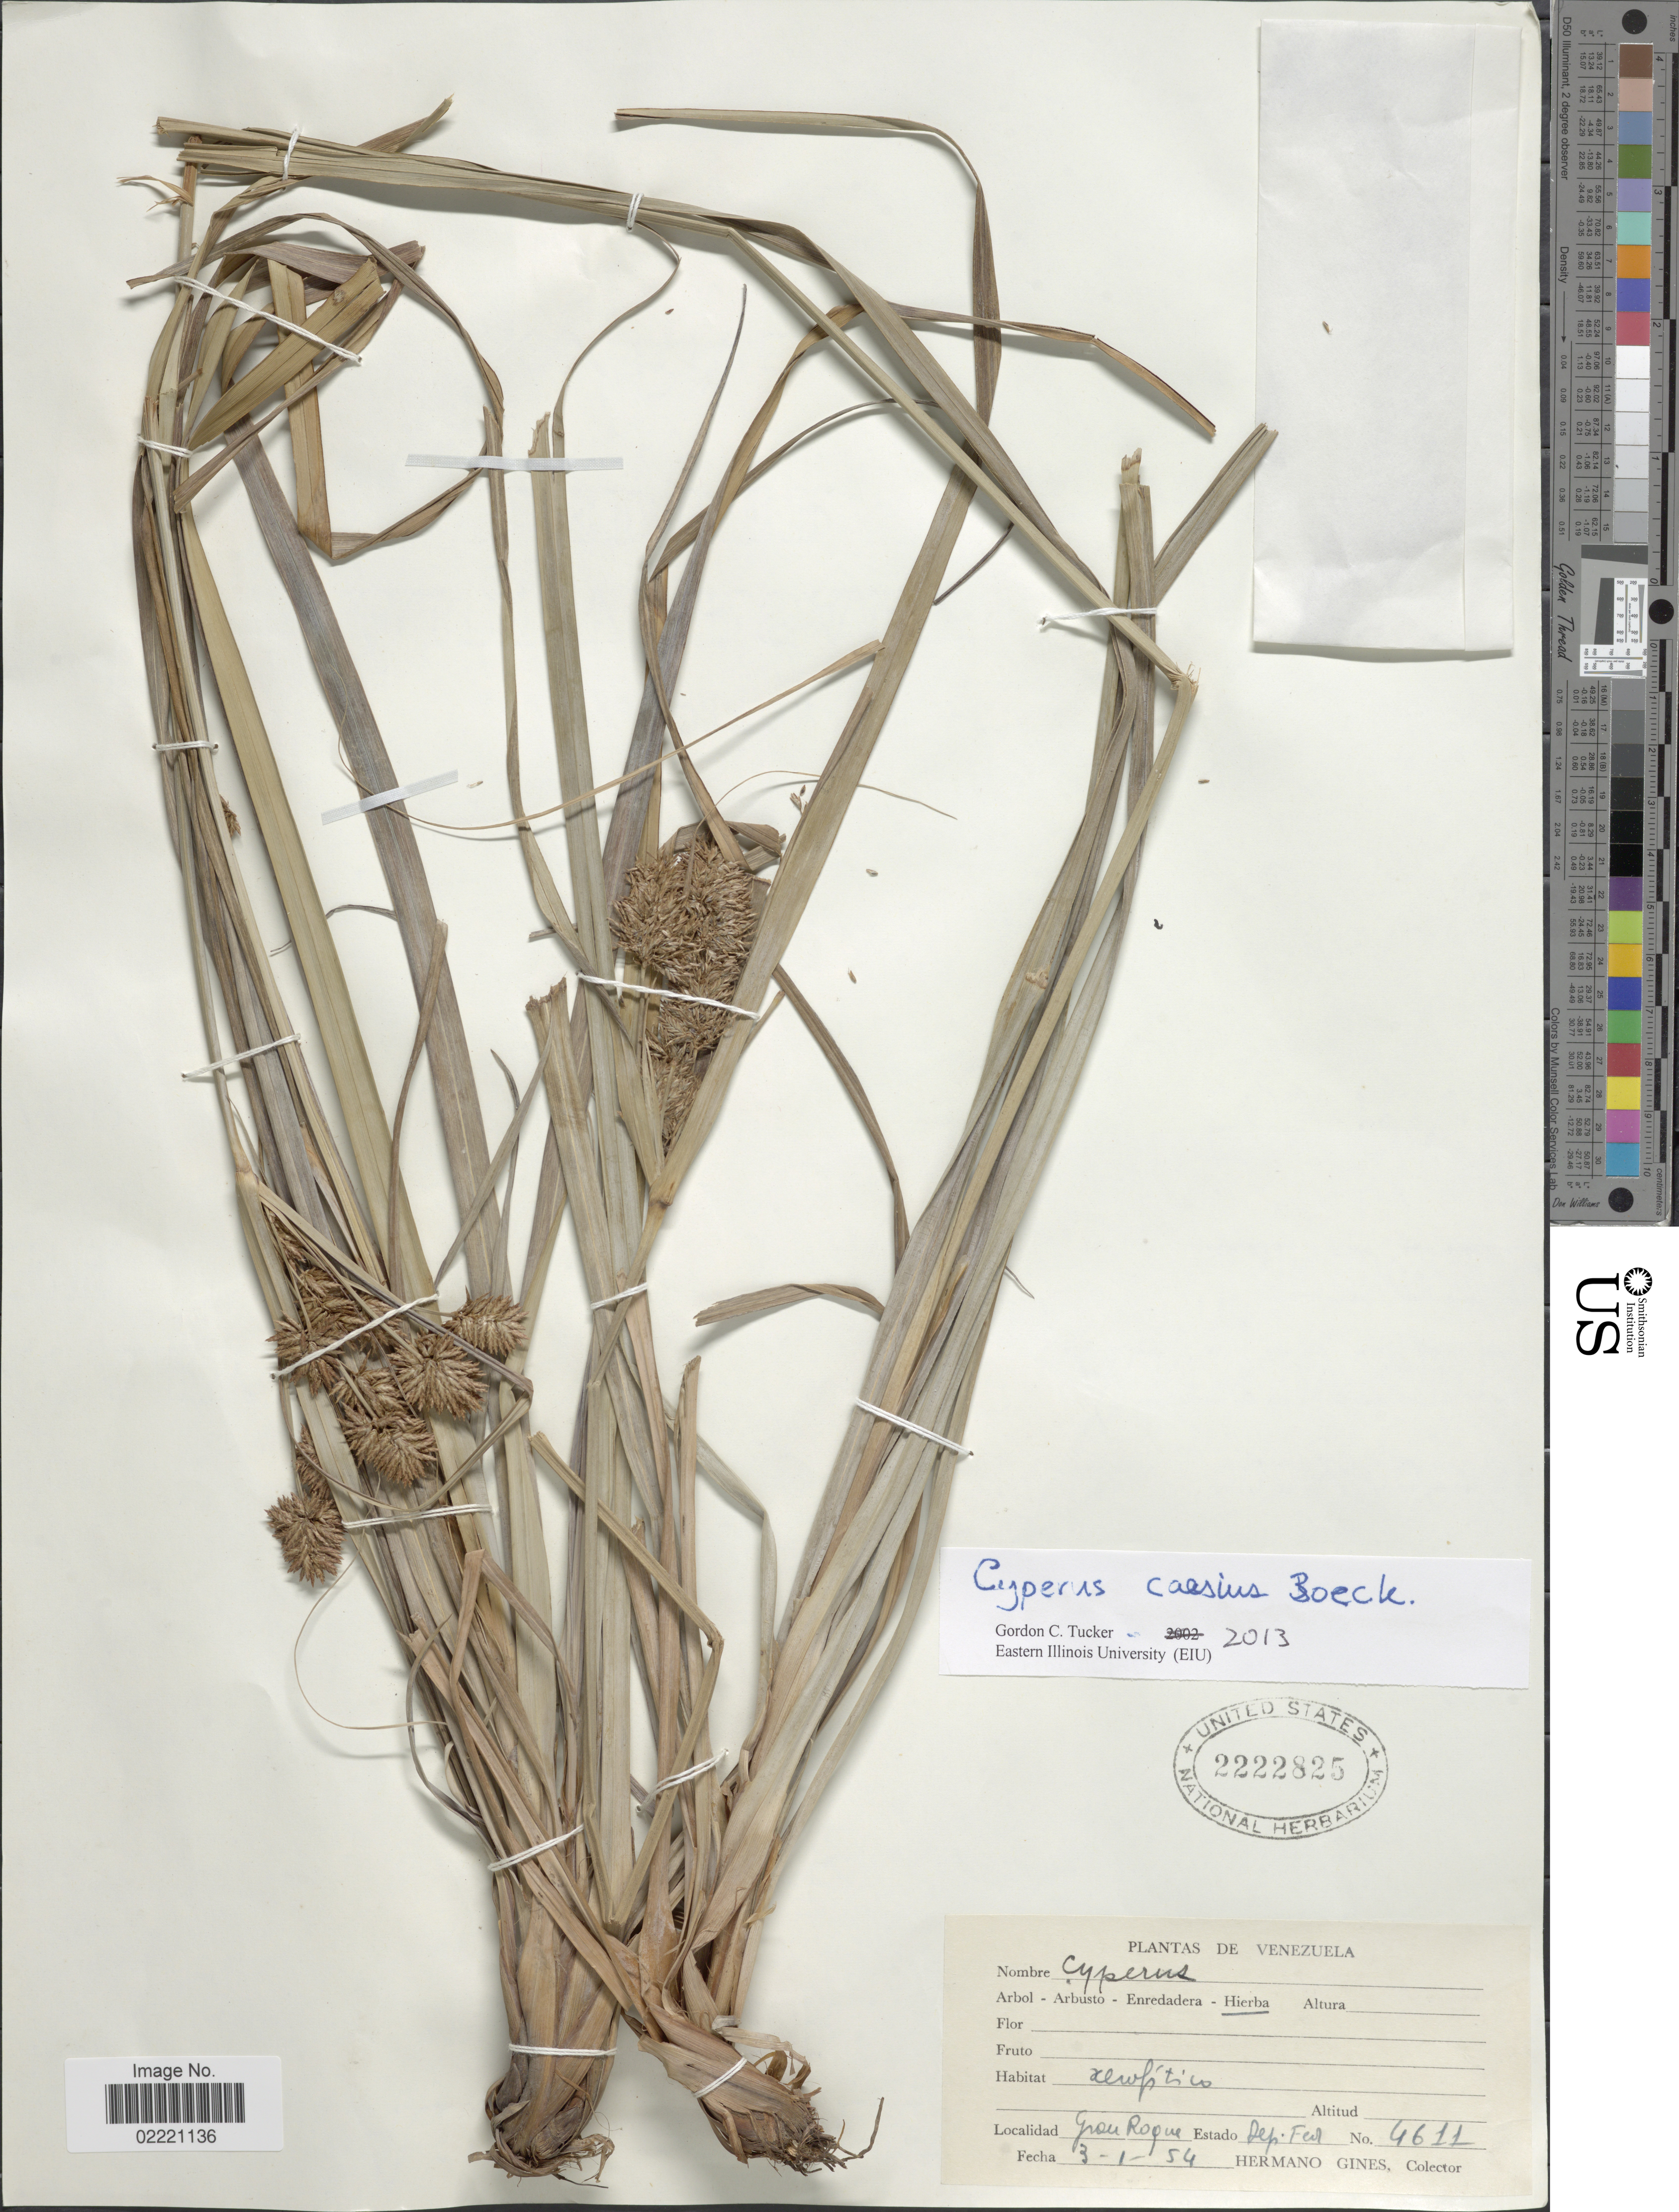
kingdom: Plantae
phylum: Tracheophyta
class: Liliopsida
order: Poales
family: Cyperaceae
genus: Cyperus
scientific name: Cyperus caesius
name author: Boeckeler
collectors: Bro. Gines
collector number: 4611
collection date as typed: Transcribed d/m/y: 3/1/54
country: Venezuela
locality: Gran Roque, Dep. Fed.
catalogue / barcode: US 2222825